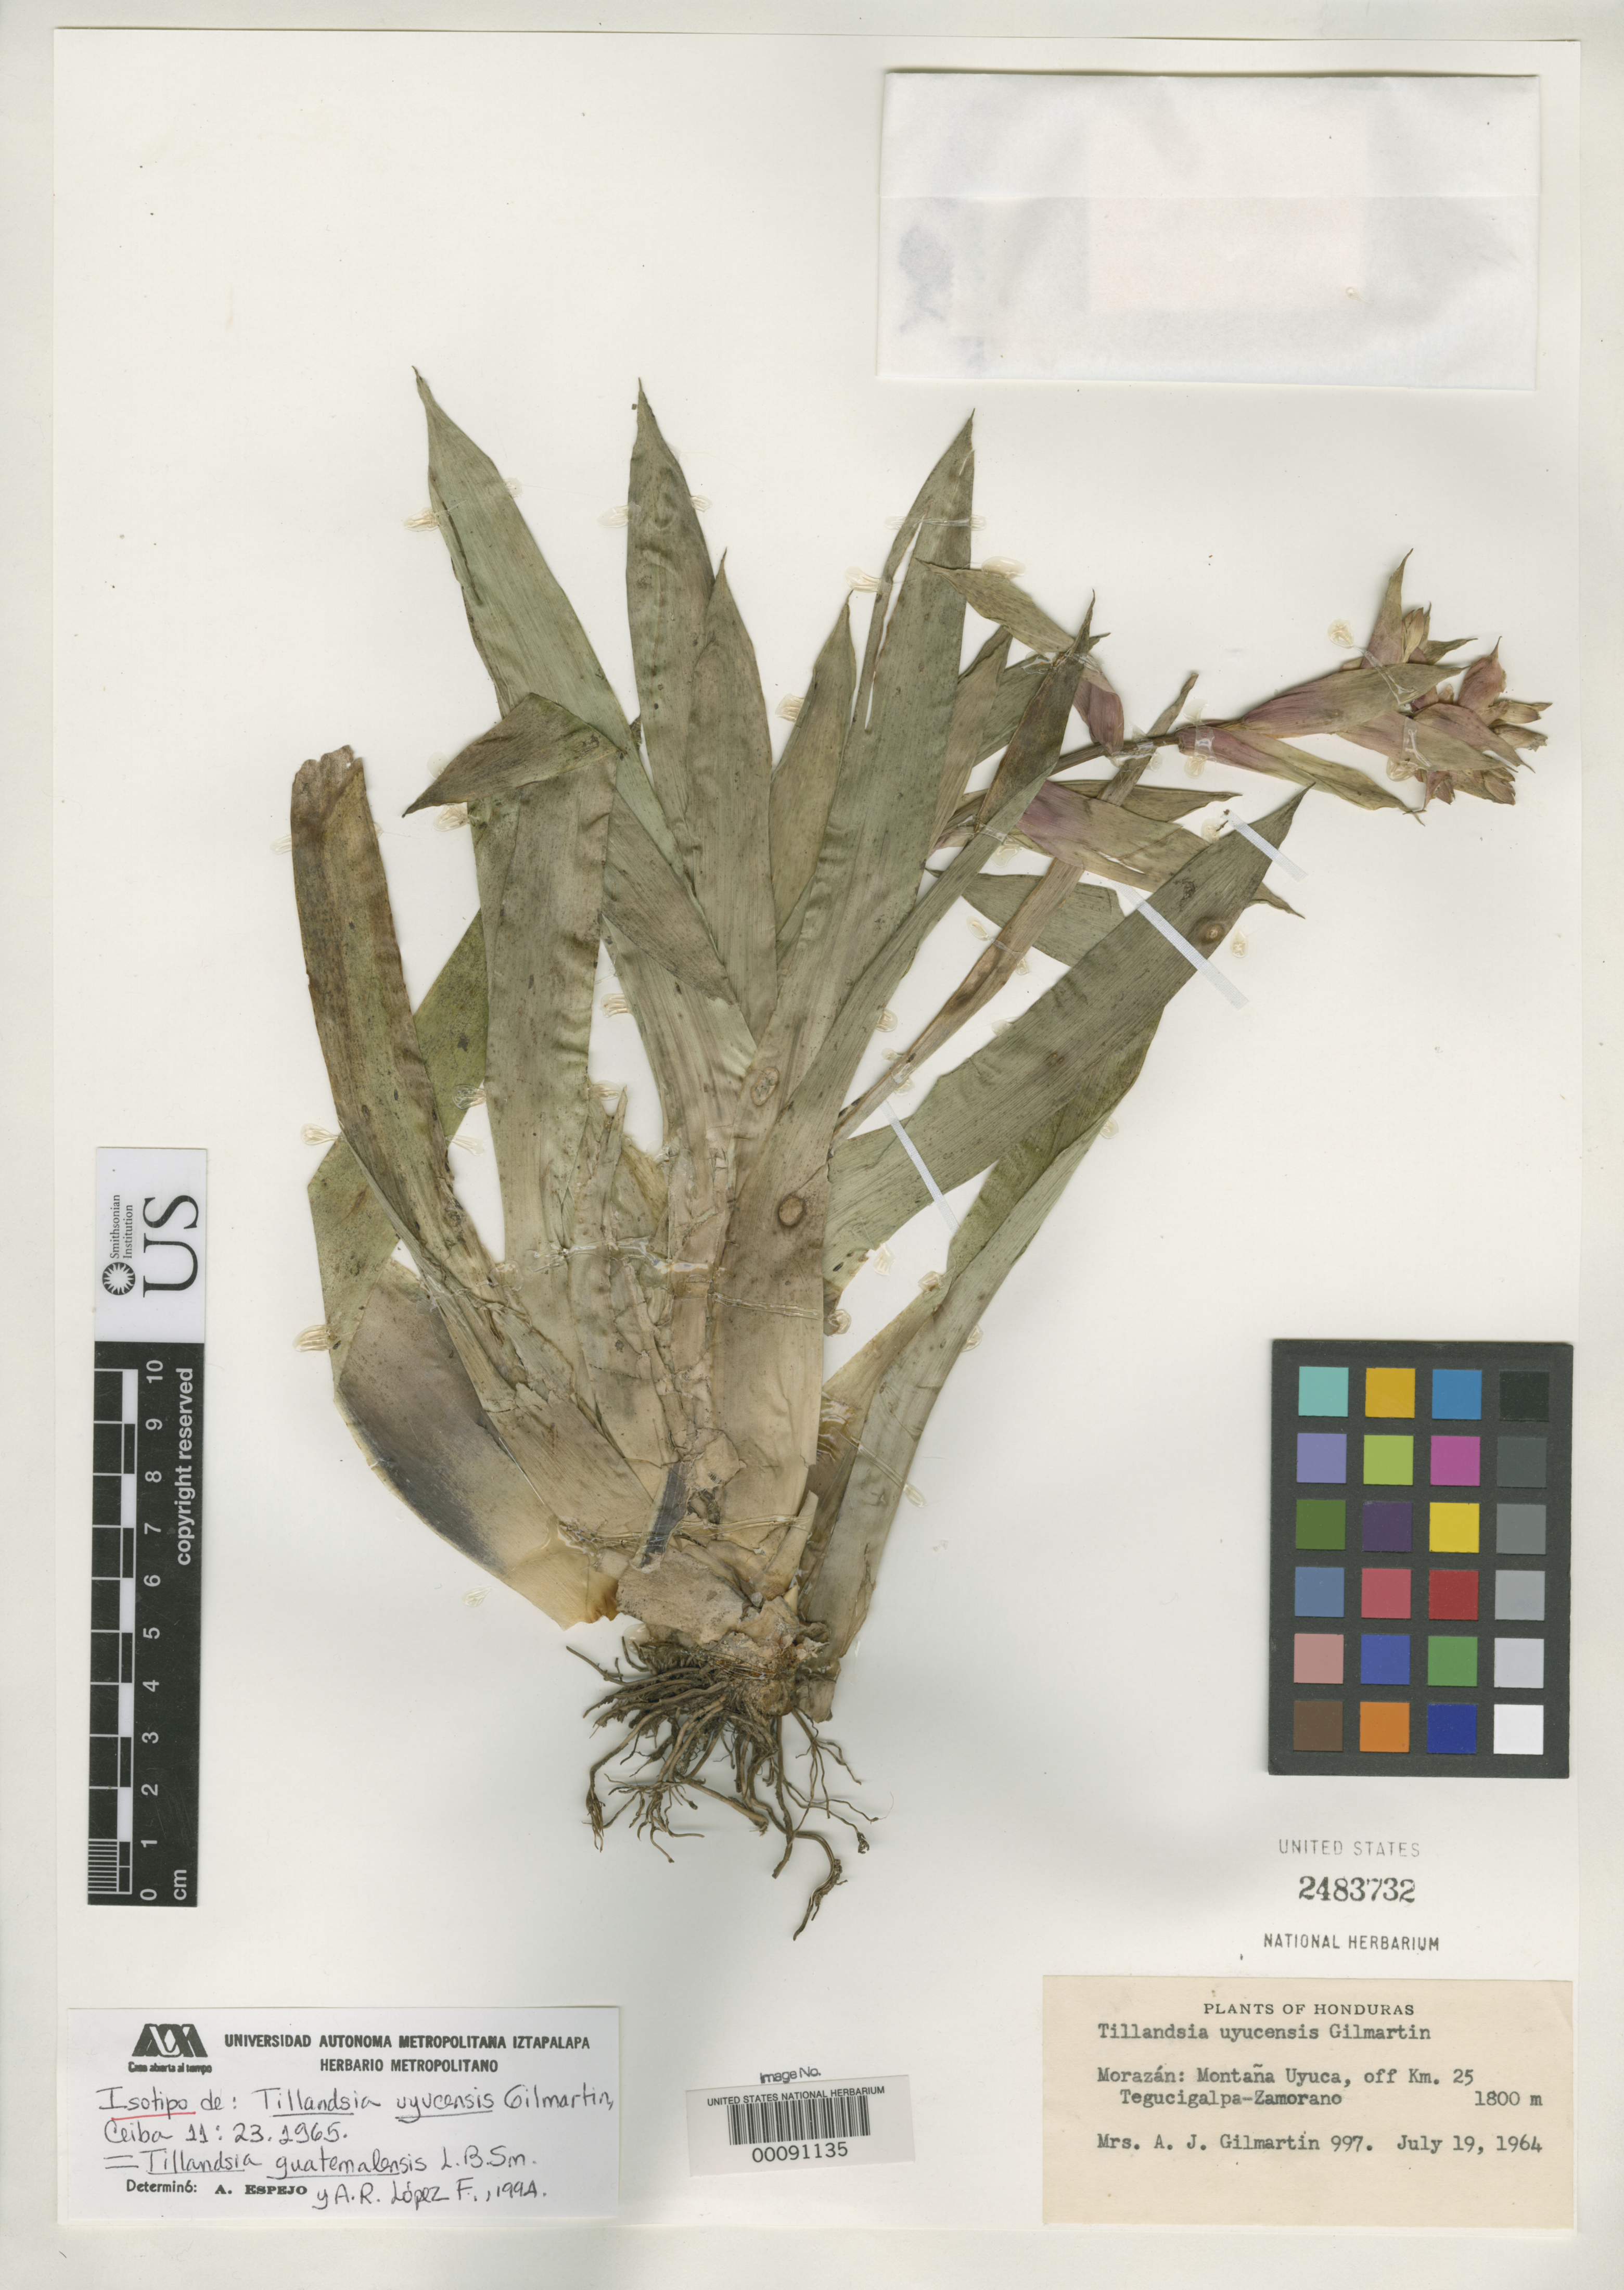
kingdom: Plantae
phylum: Tracheophyta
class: Liliopsida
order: Poales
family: Bromeliaceae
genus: Tillandsia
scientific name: Tillandsia uyucensis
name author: Gilmartin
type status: Holotype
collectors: A. J. Gilmartin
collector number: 997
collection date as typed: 19 Jul 1964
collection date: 1964-07-19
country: Honduras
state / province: Fco. Morazán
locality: Montana Uyuca, km. 25, Tegucigalpa - Zamorano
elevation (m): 1800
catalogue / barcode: US 2483732